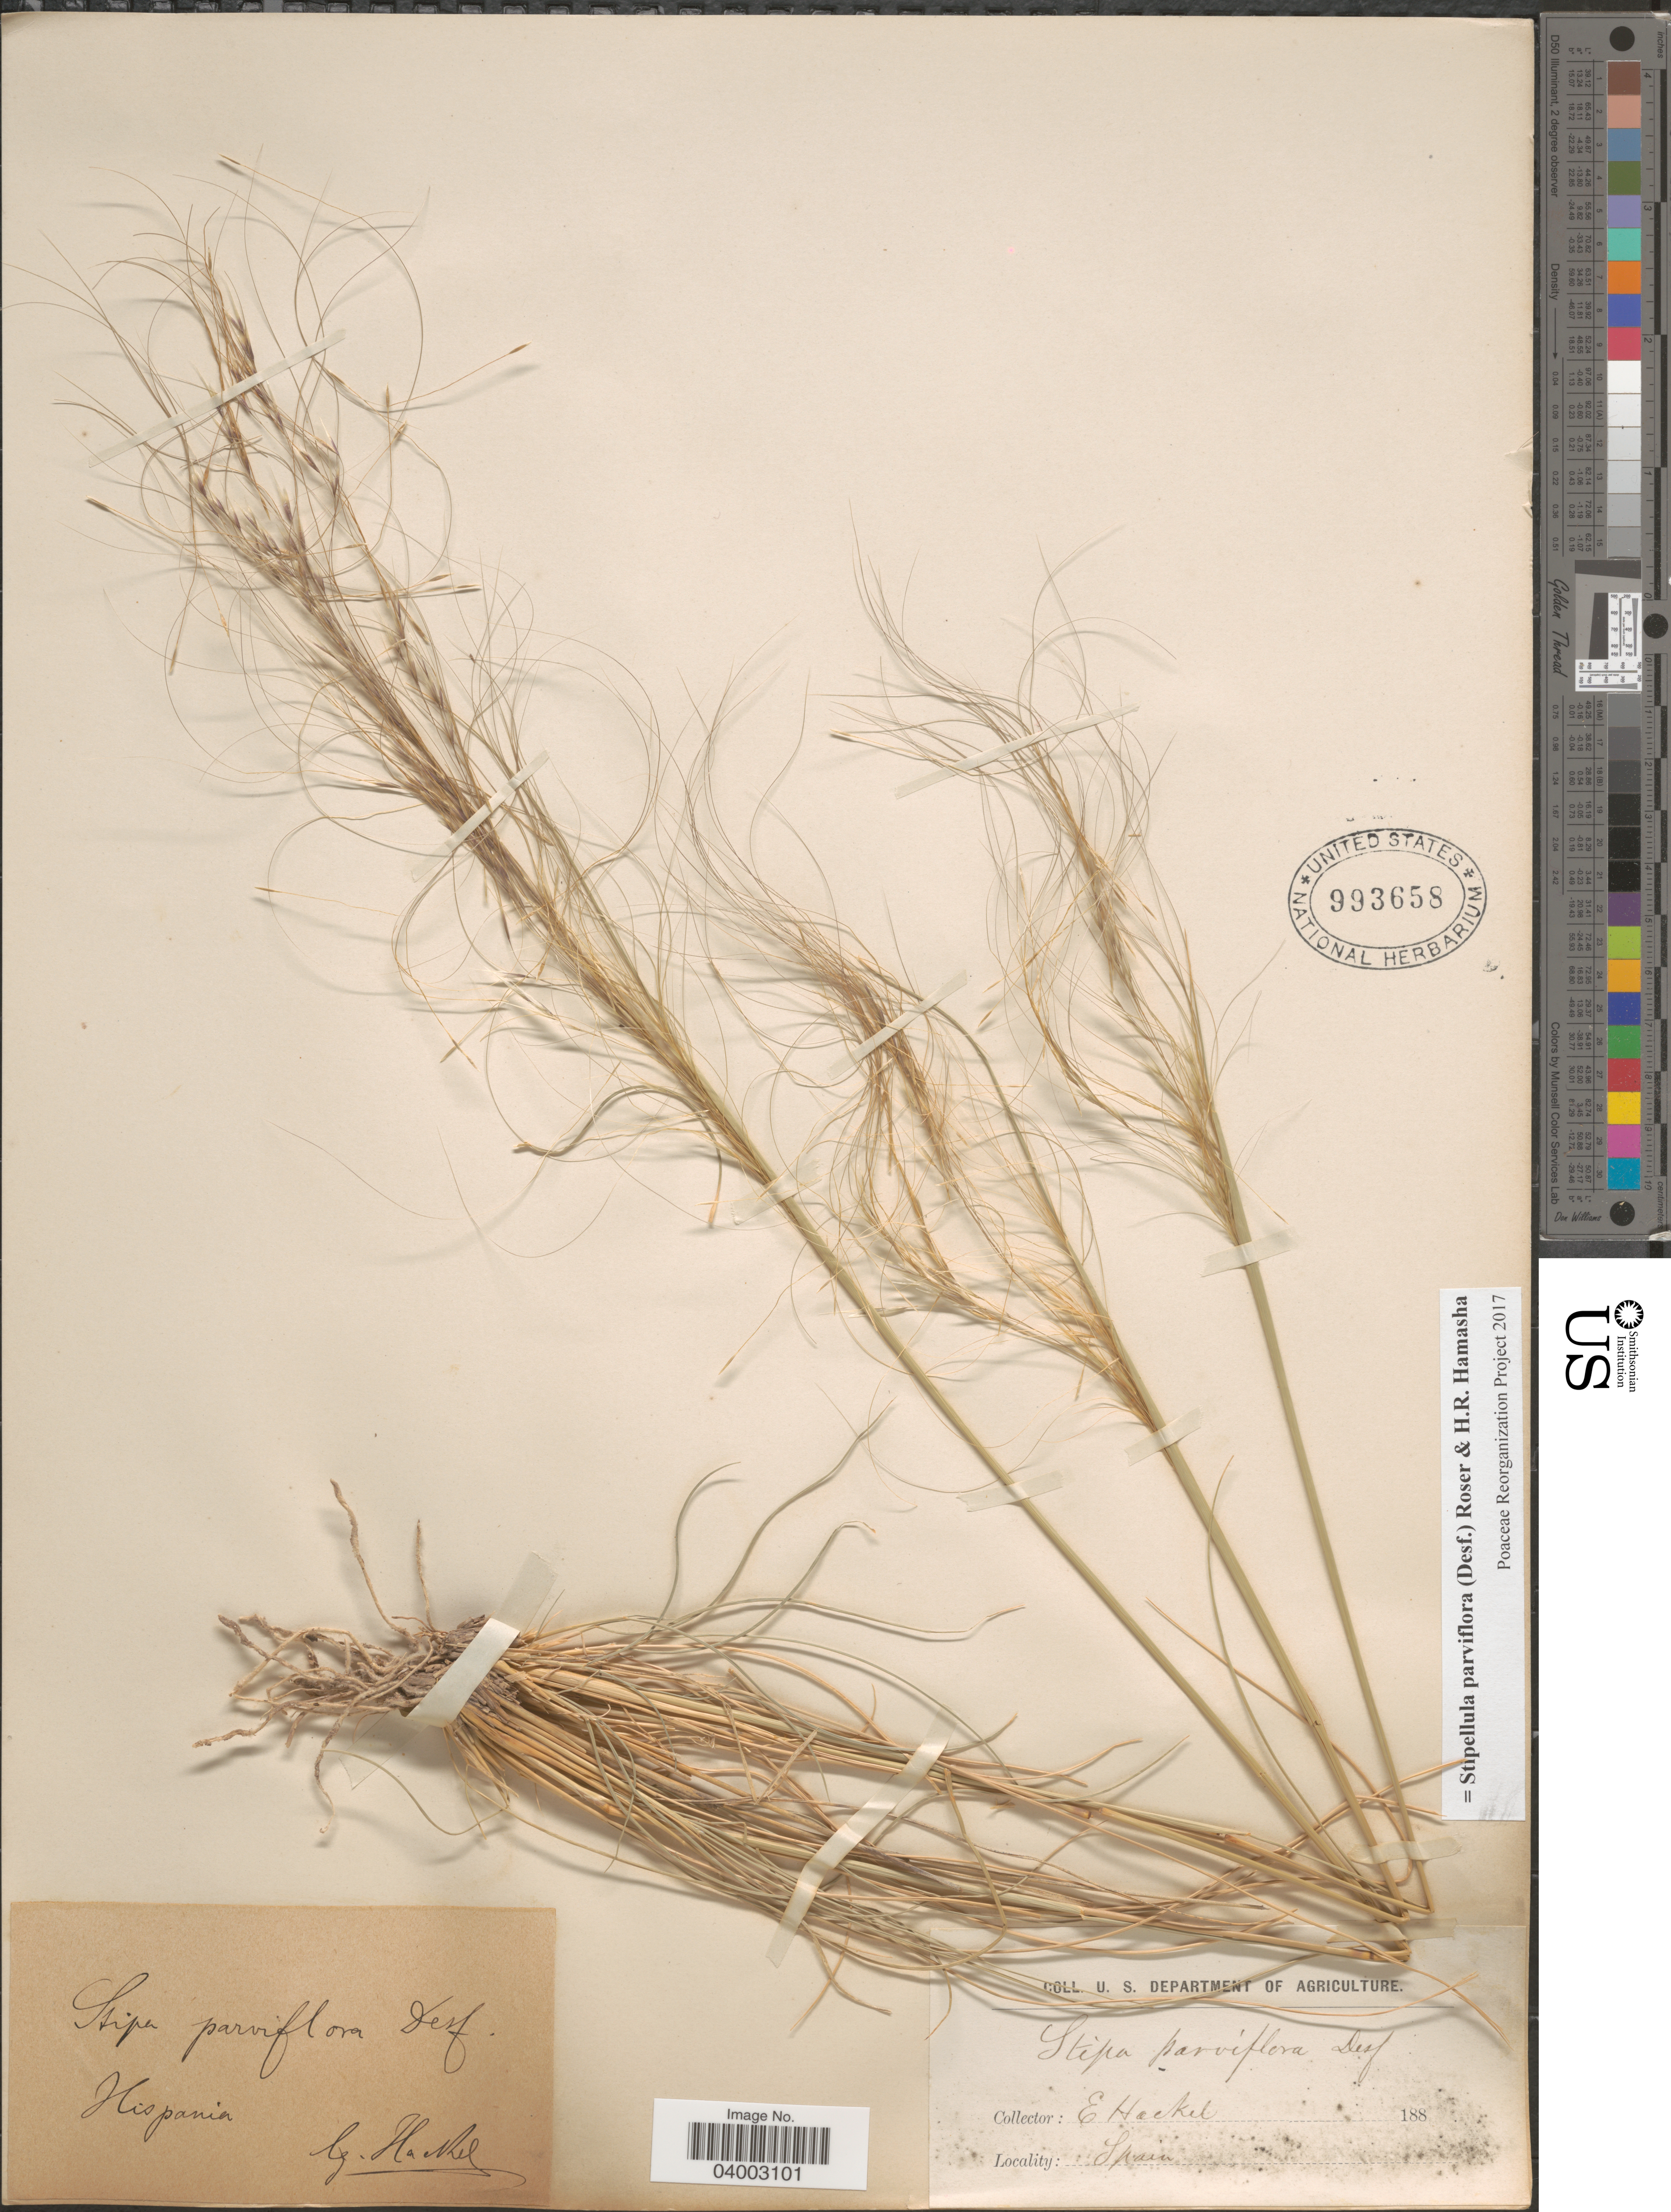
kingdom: Plantae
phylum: Tracheophyta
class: Liliopsida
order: Poales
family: Poaceae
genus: Stipellula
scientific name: Stipellula parviflora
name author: (Desf.) Röser & H. R. Hamasha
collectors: E. Hackel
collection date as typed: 188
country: Spain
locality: Hispania.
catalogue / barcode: US 993658